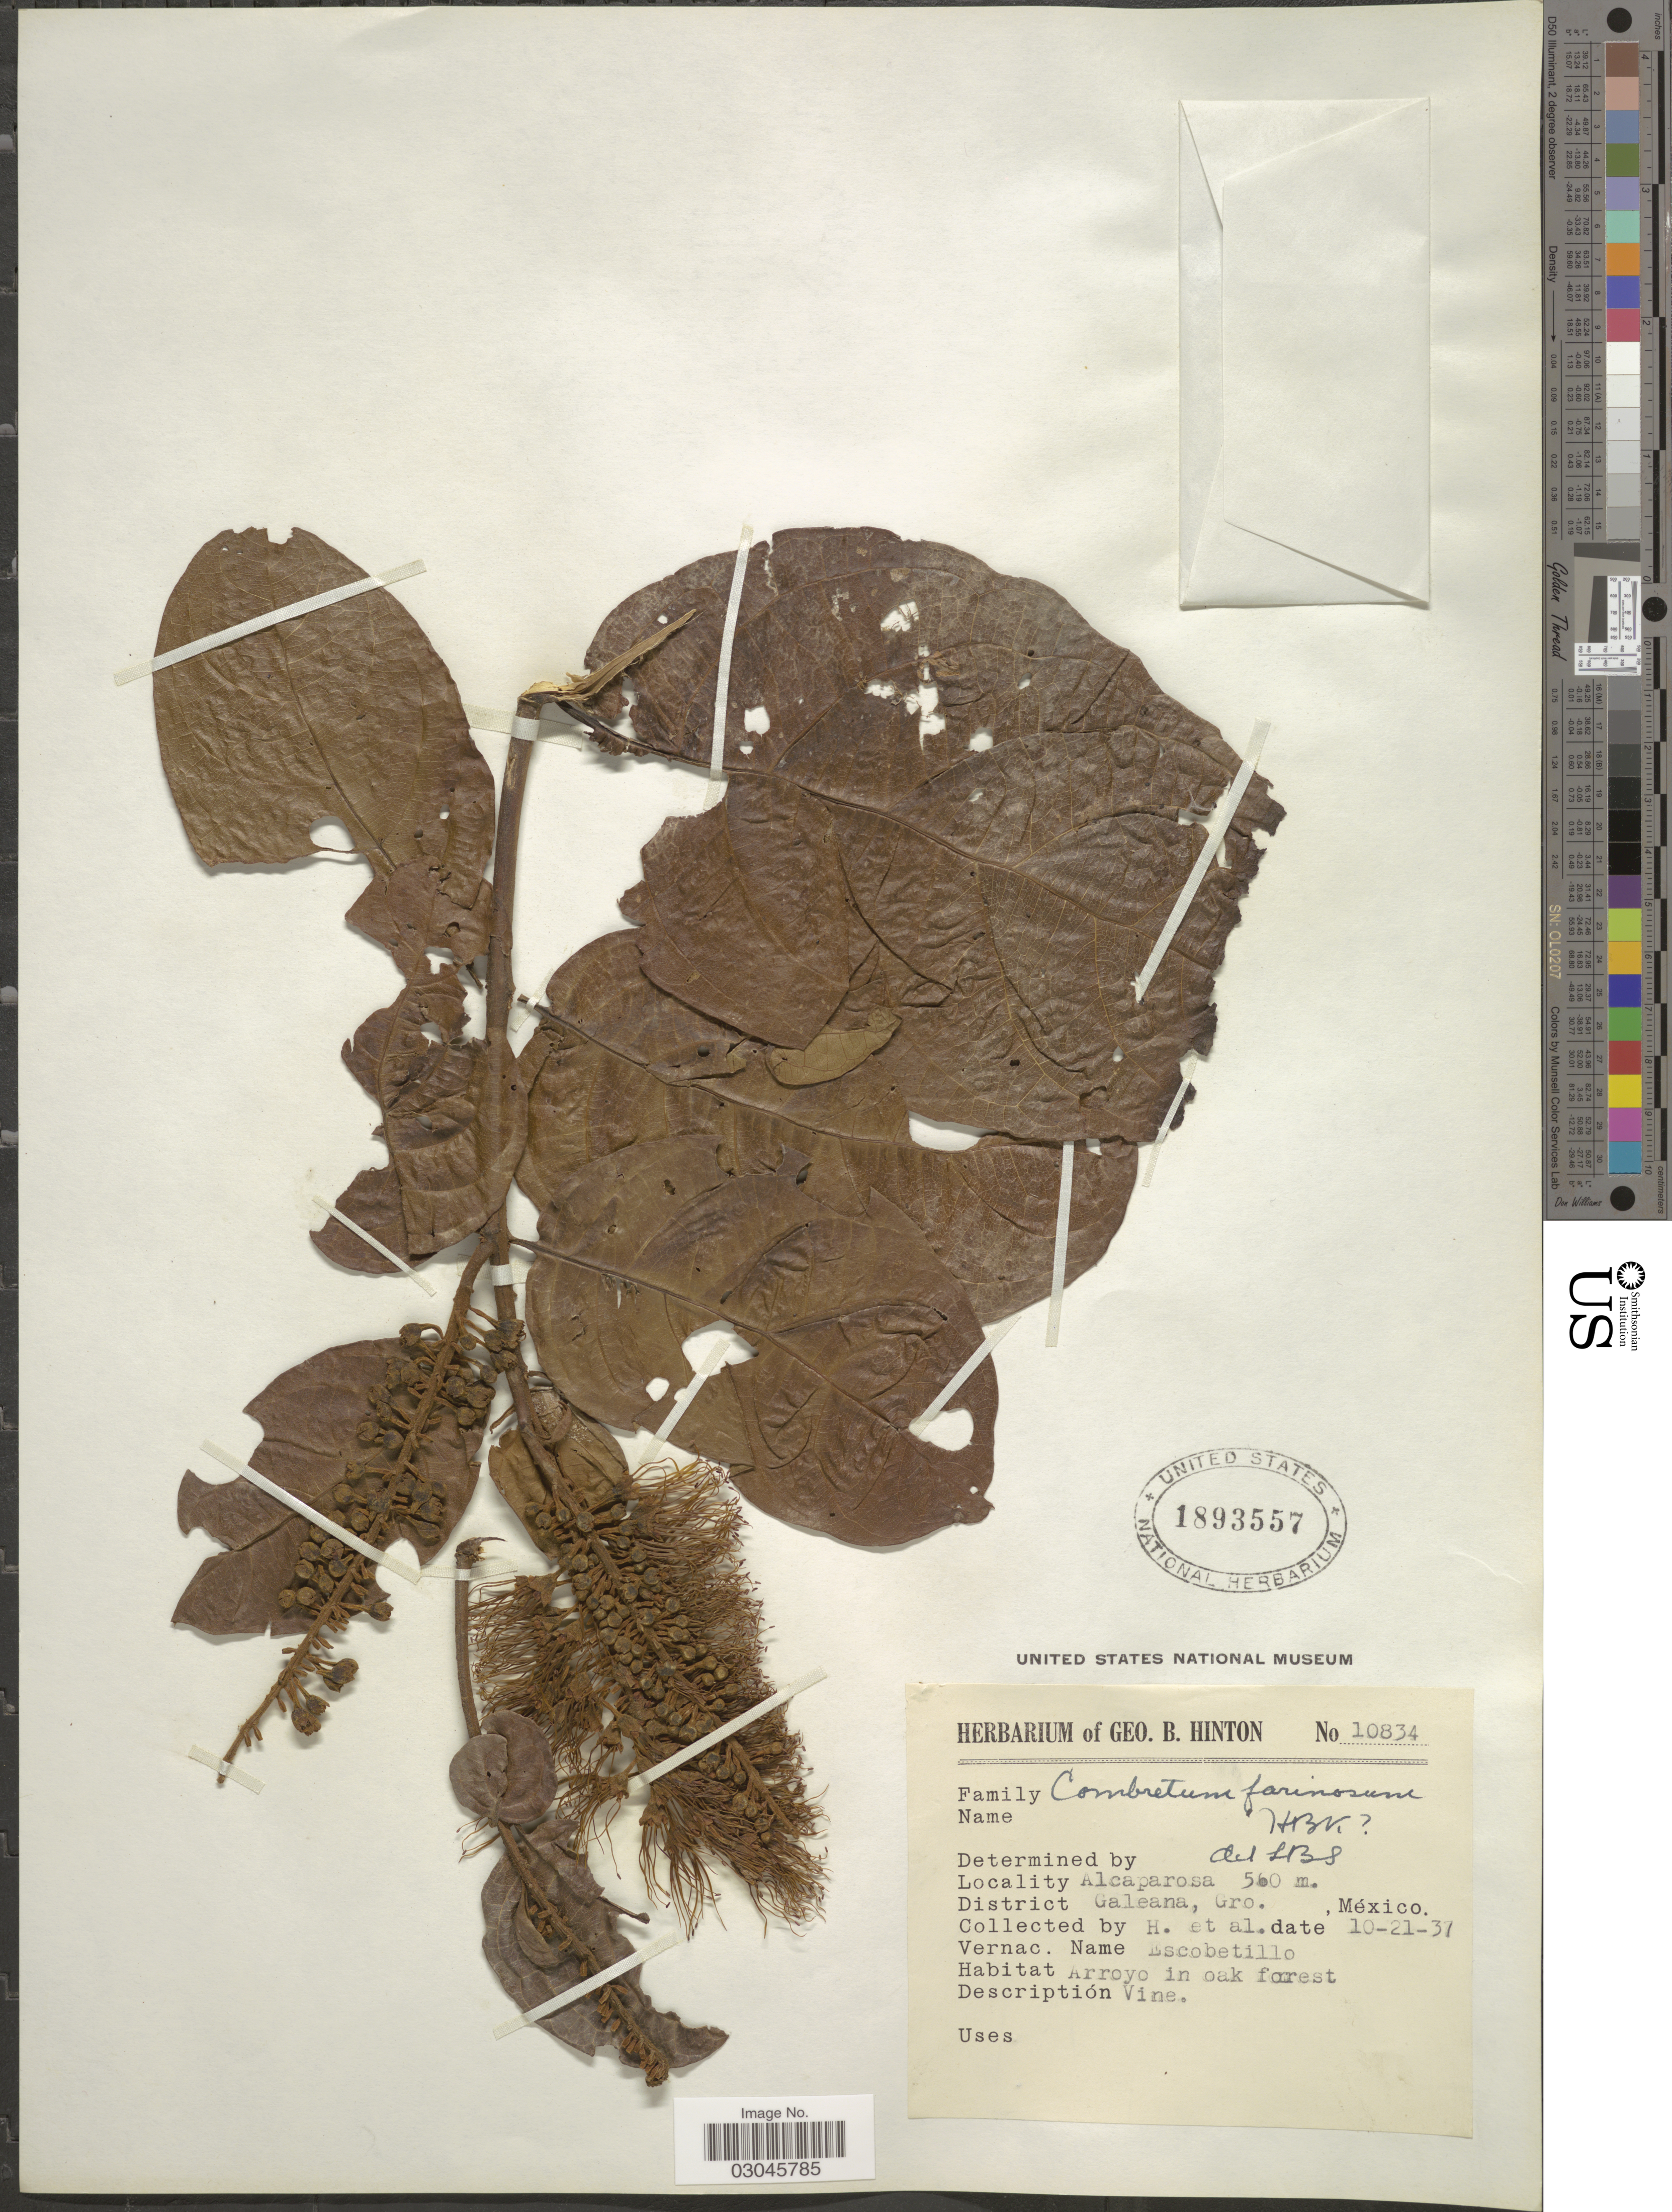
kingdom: Plantae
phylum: Tracheophyta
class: Magnoliopsida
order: Myrtales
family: Combretaceae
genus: Combretum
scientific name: Combretum fruticosum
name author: (Loefl.) Stuntz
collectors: G. B. Hinton & et al.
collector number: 10834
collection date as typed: Transcribed d/m/y: 21/10/37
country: Mexico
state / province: Guerrero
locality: Alcaparosa, District Galeana.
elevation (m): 560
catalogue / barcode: US 1893557